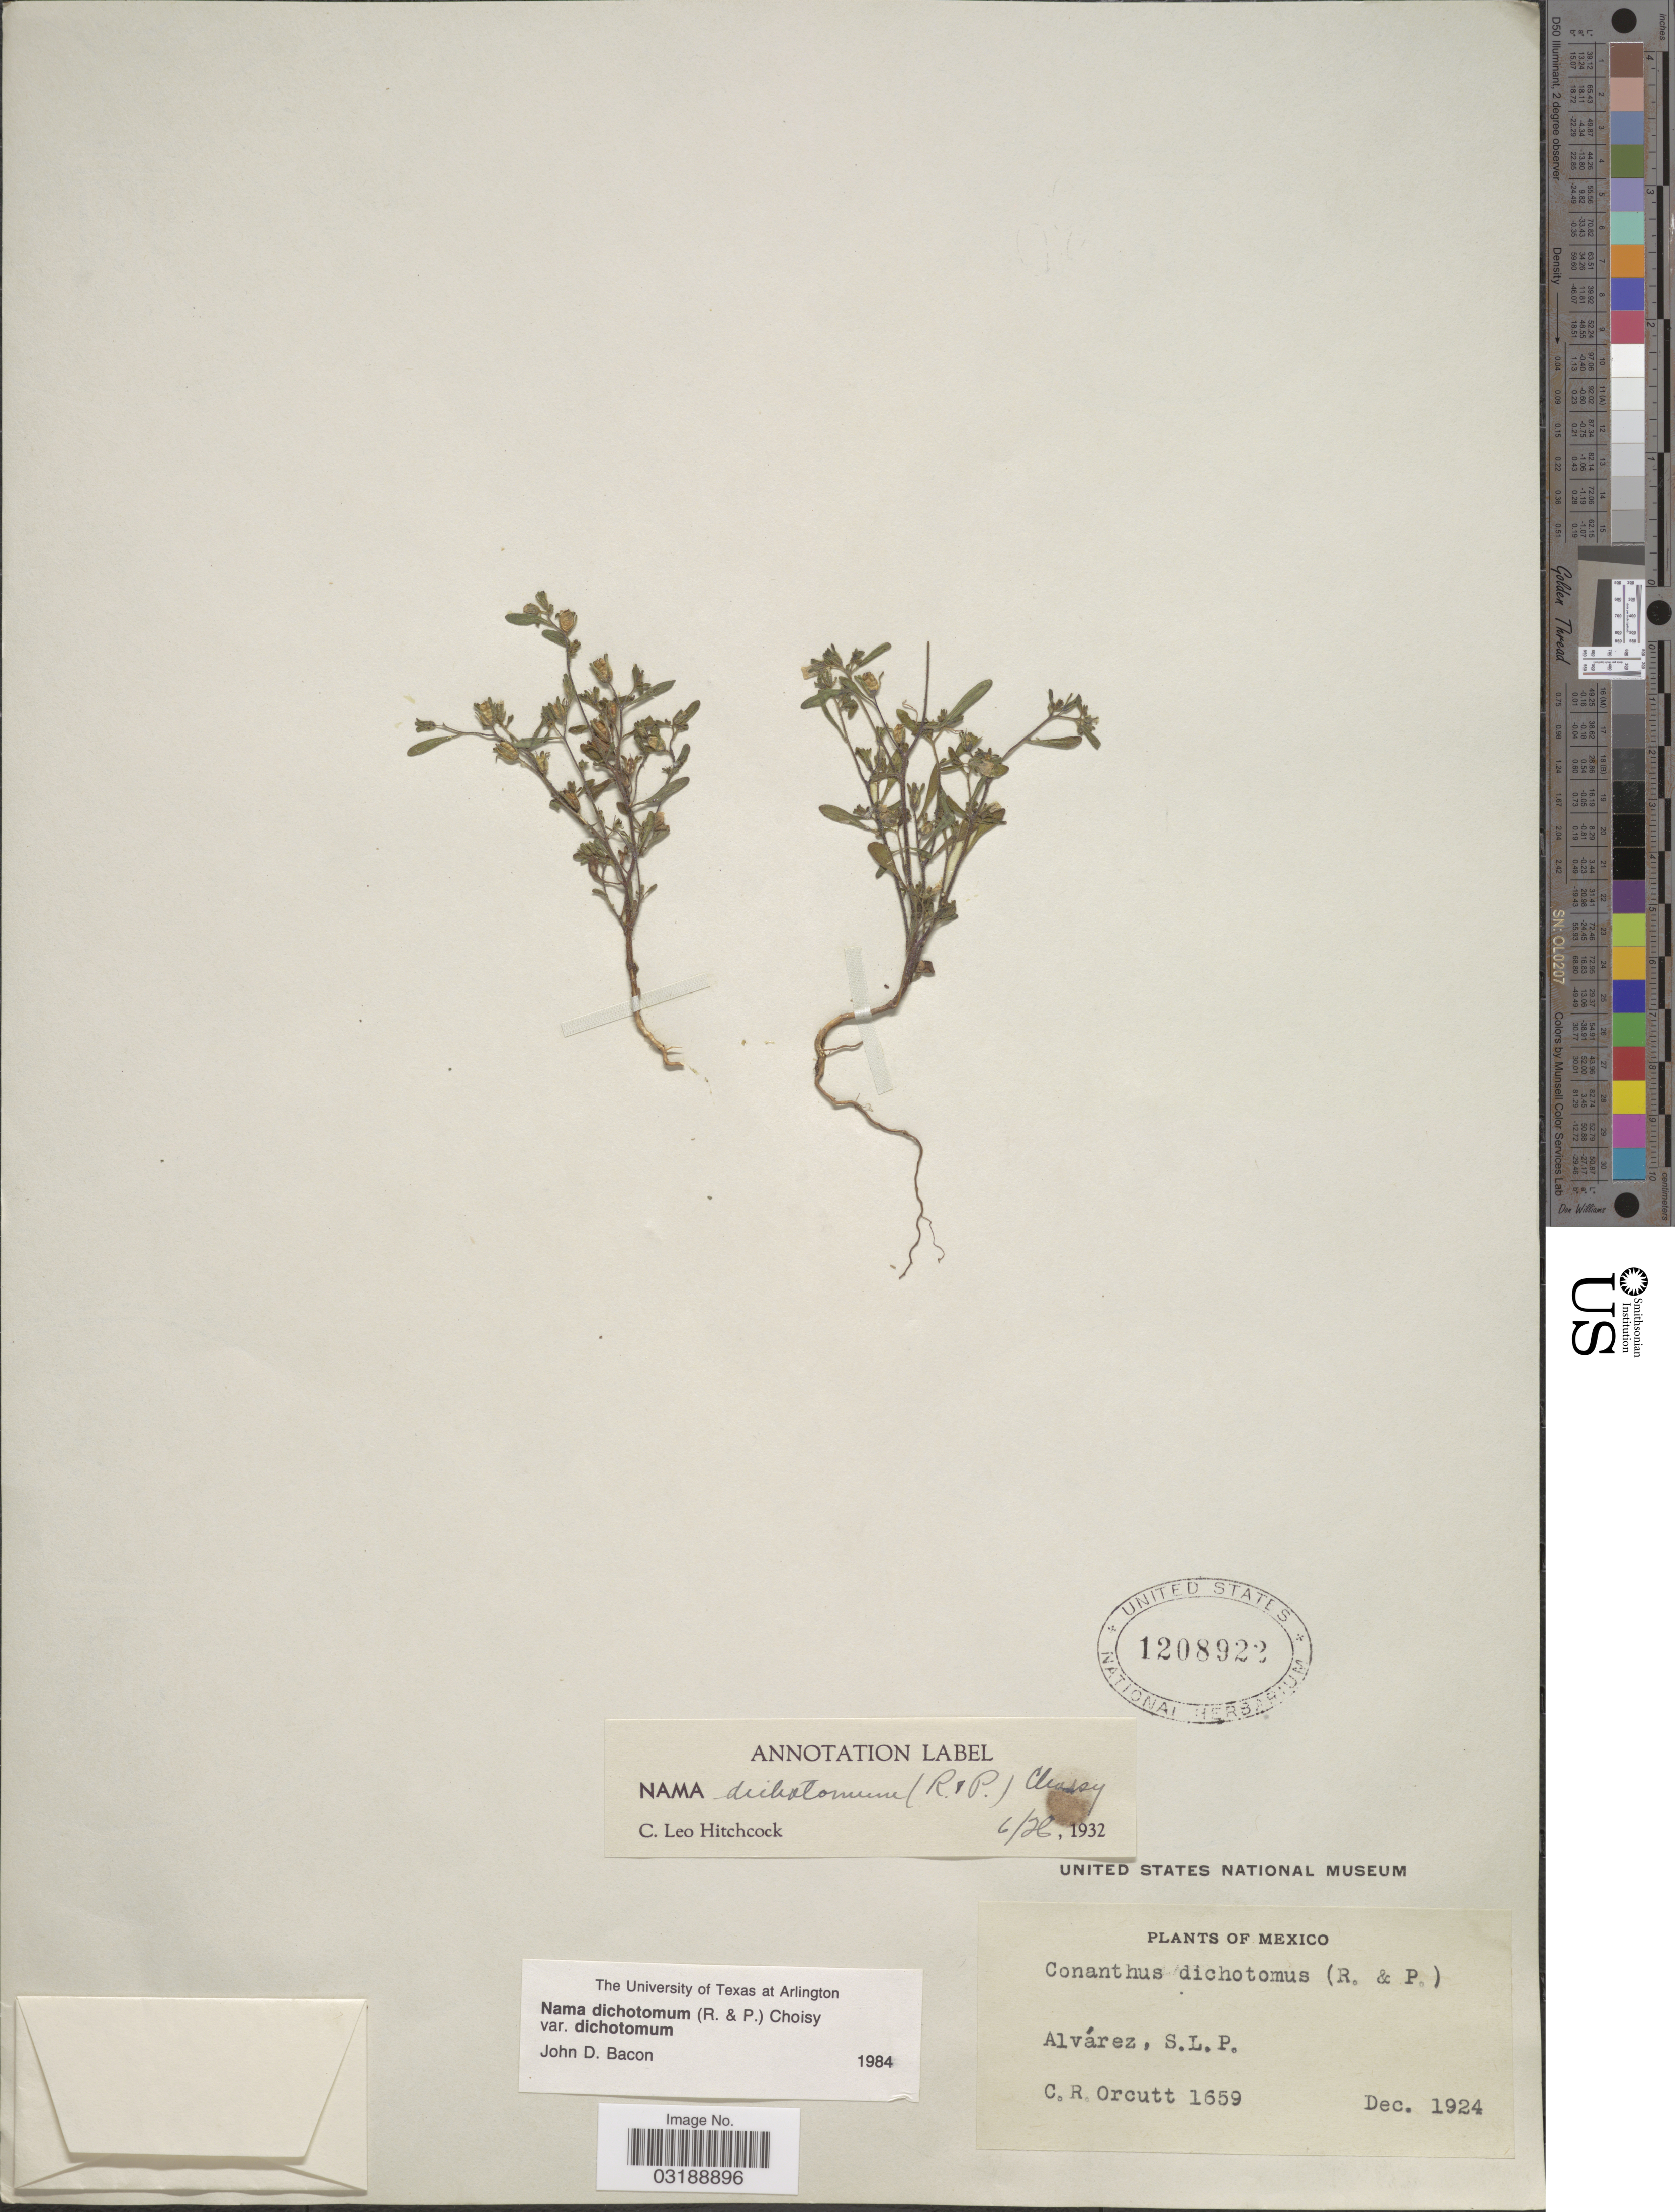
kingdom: Plantae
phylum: Tracheophyta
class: Magnoliopsida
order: Boraginales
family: Namaceae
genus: Nama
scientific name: Nama dichotoma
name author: (Ruiz & Pav.) Choisy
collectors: C. R. Orcutt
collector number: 1659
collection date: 1924-12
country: Mexico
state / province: San Luis Potosí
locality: Alvárez.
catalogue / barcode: US 1208922